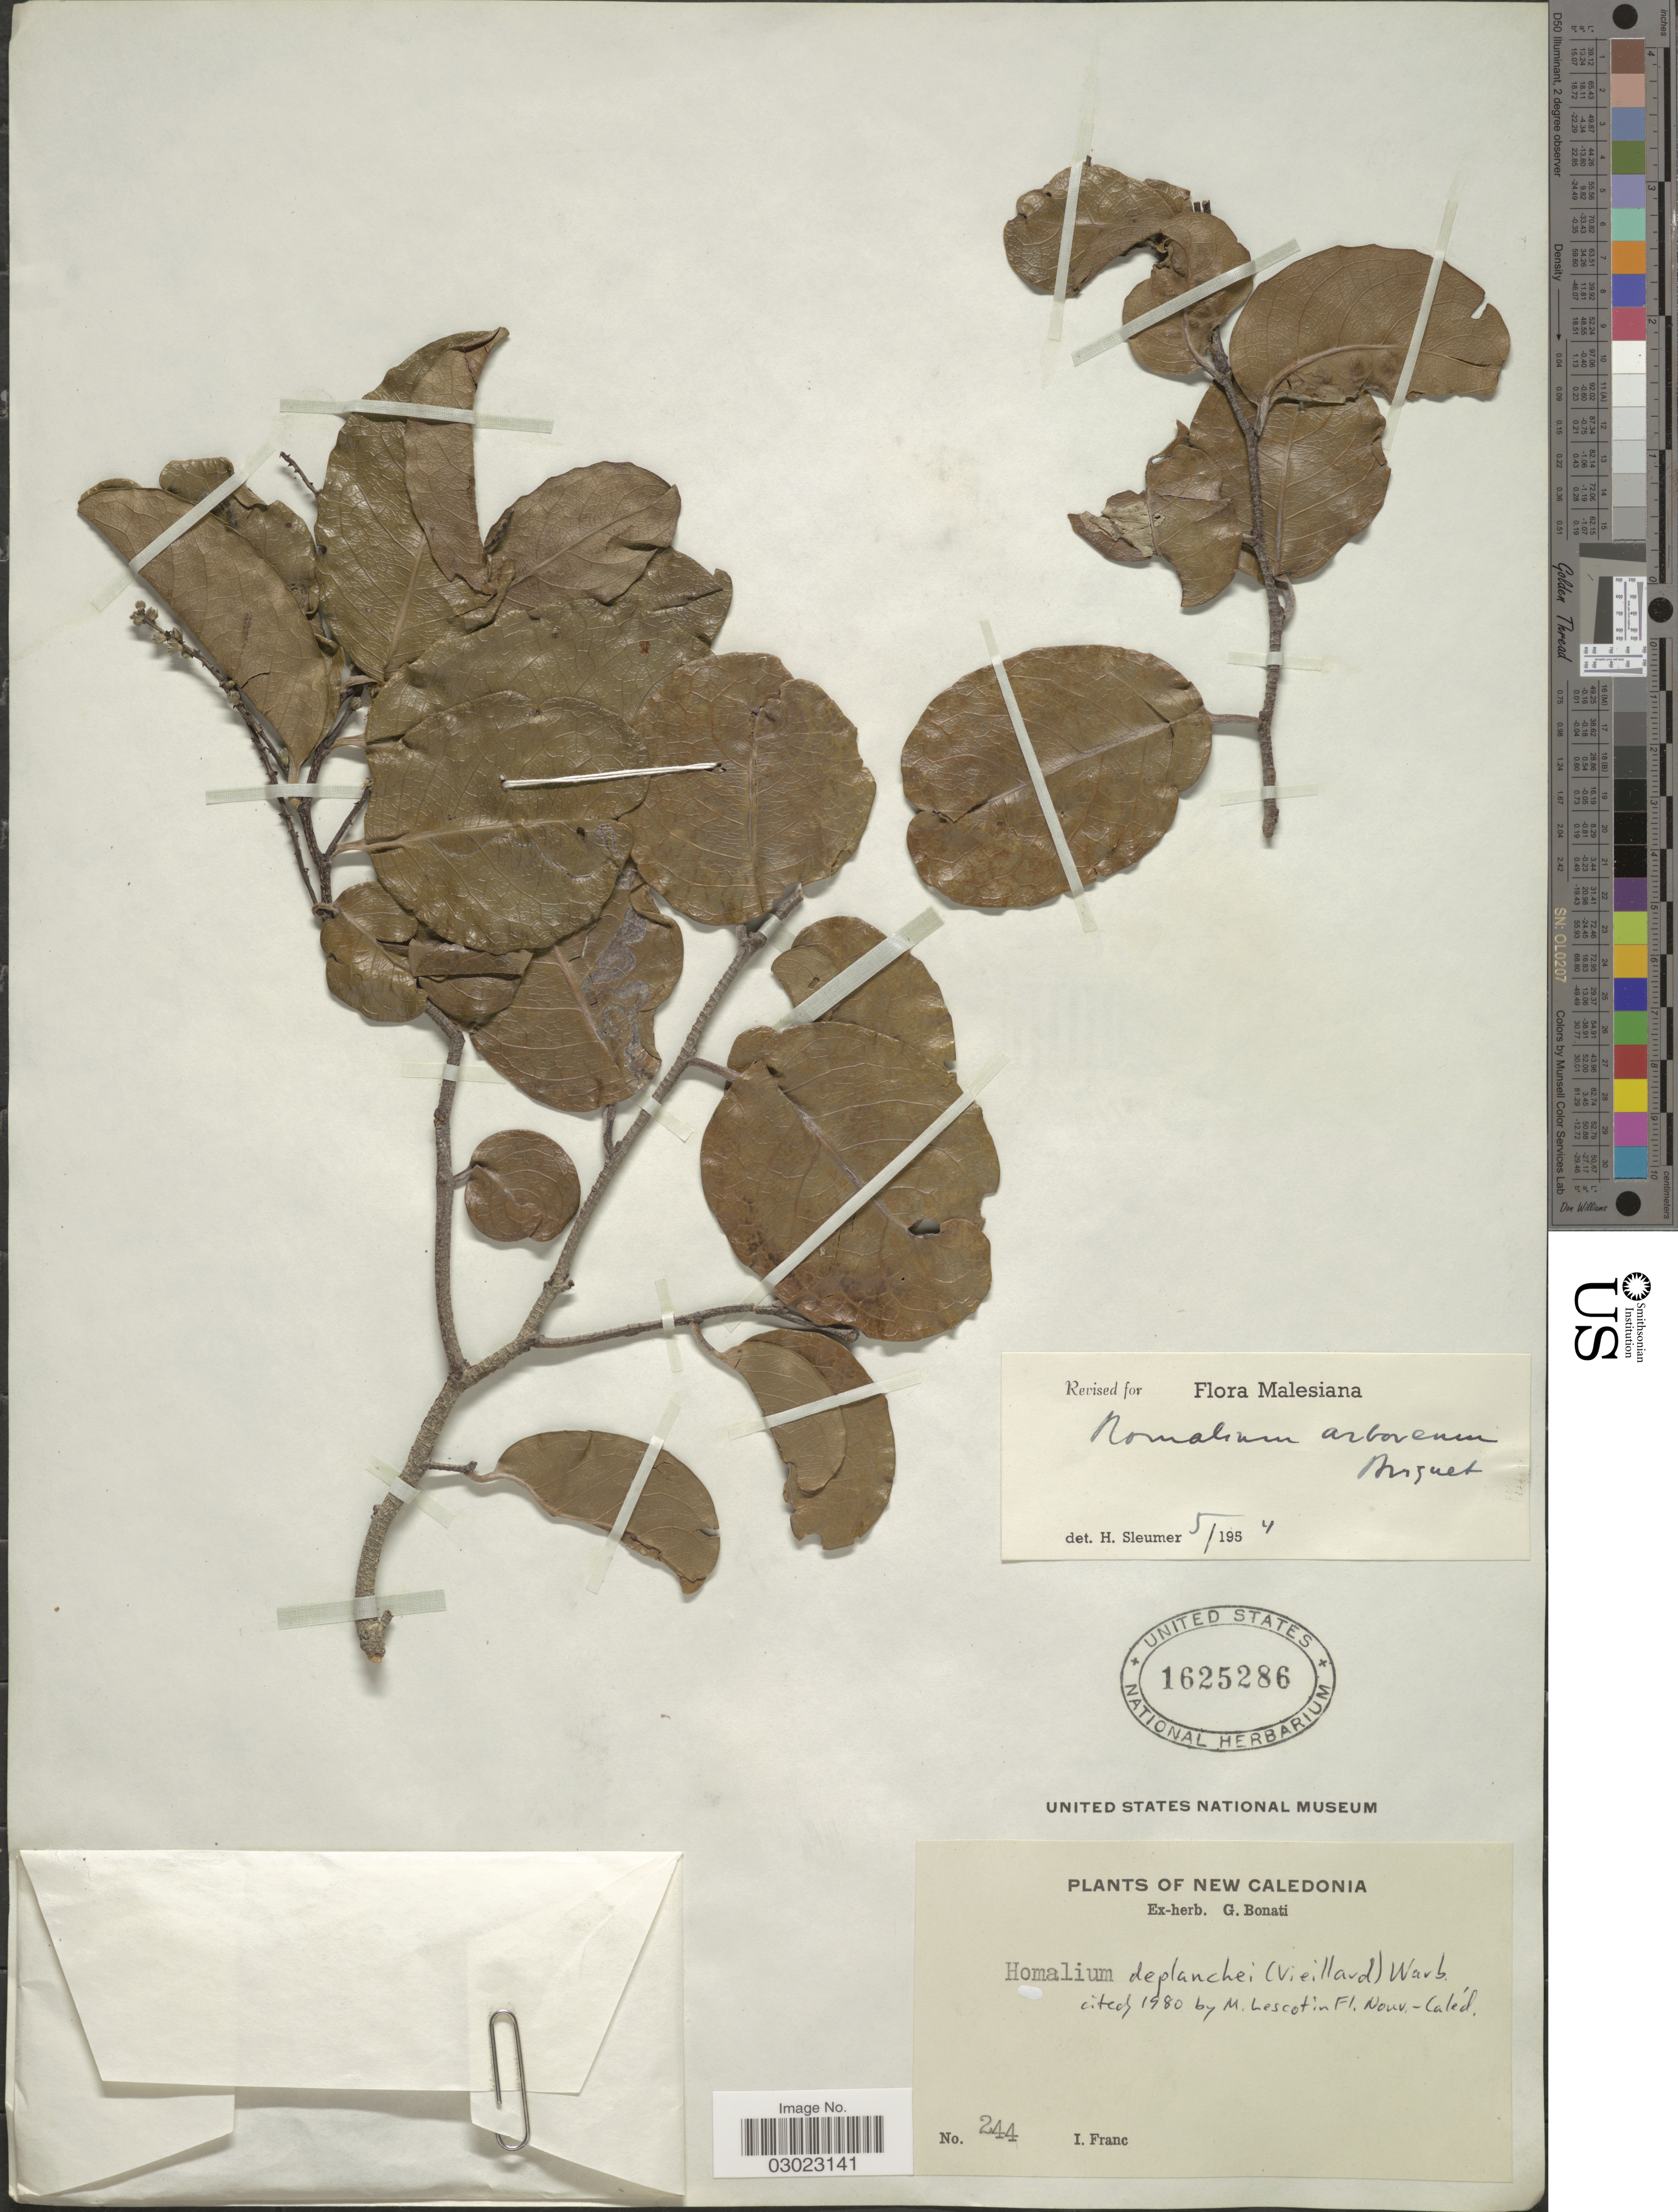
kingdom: Plantae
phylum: Tracheophyta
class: Magnoliopsida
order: Malpighiales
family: Salicaceae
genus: Homalium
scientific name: Homalium deplanchei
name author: Warb.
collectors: I. Franc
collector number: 244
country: New Caledonia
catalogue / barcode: US 1625286